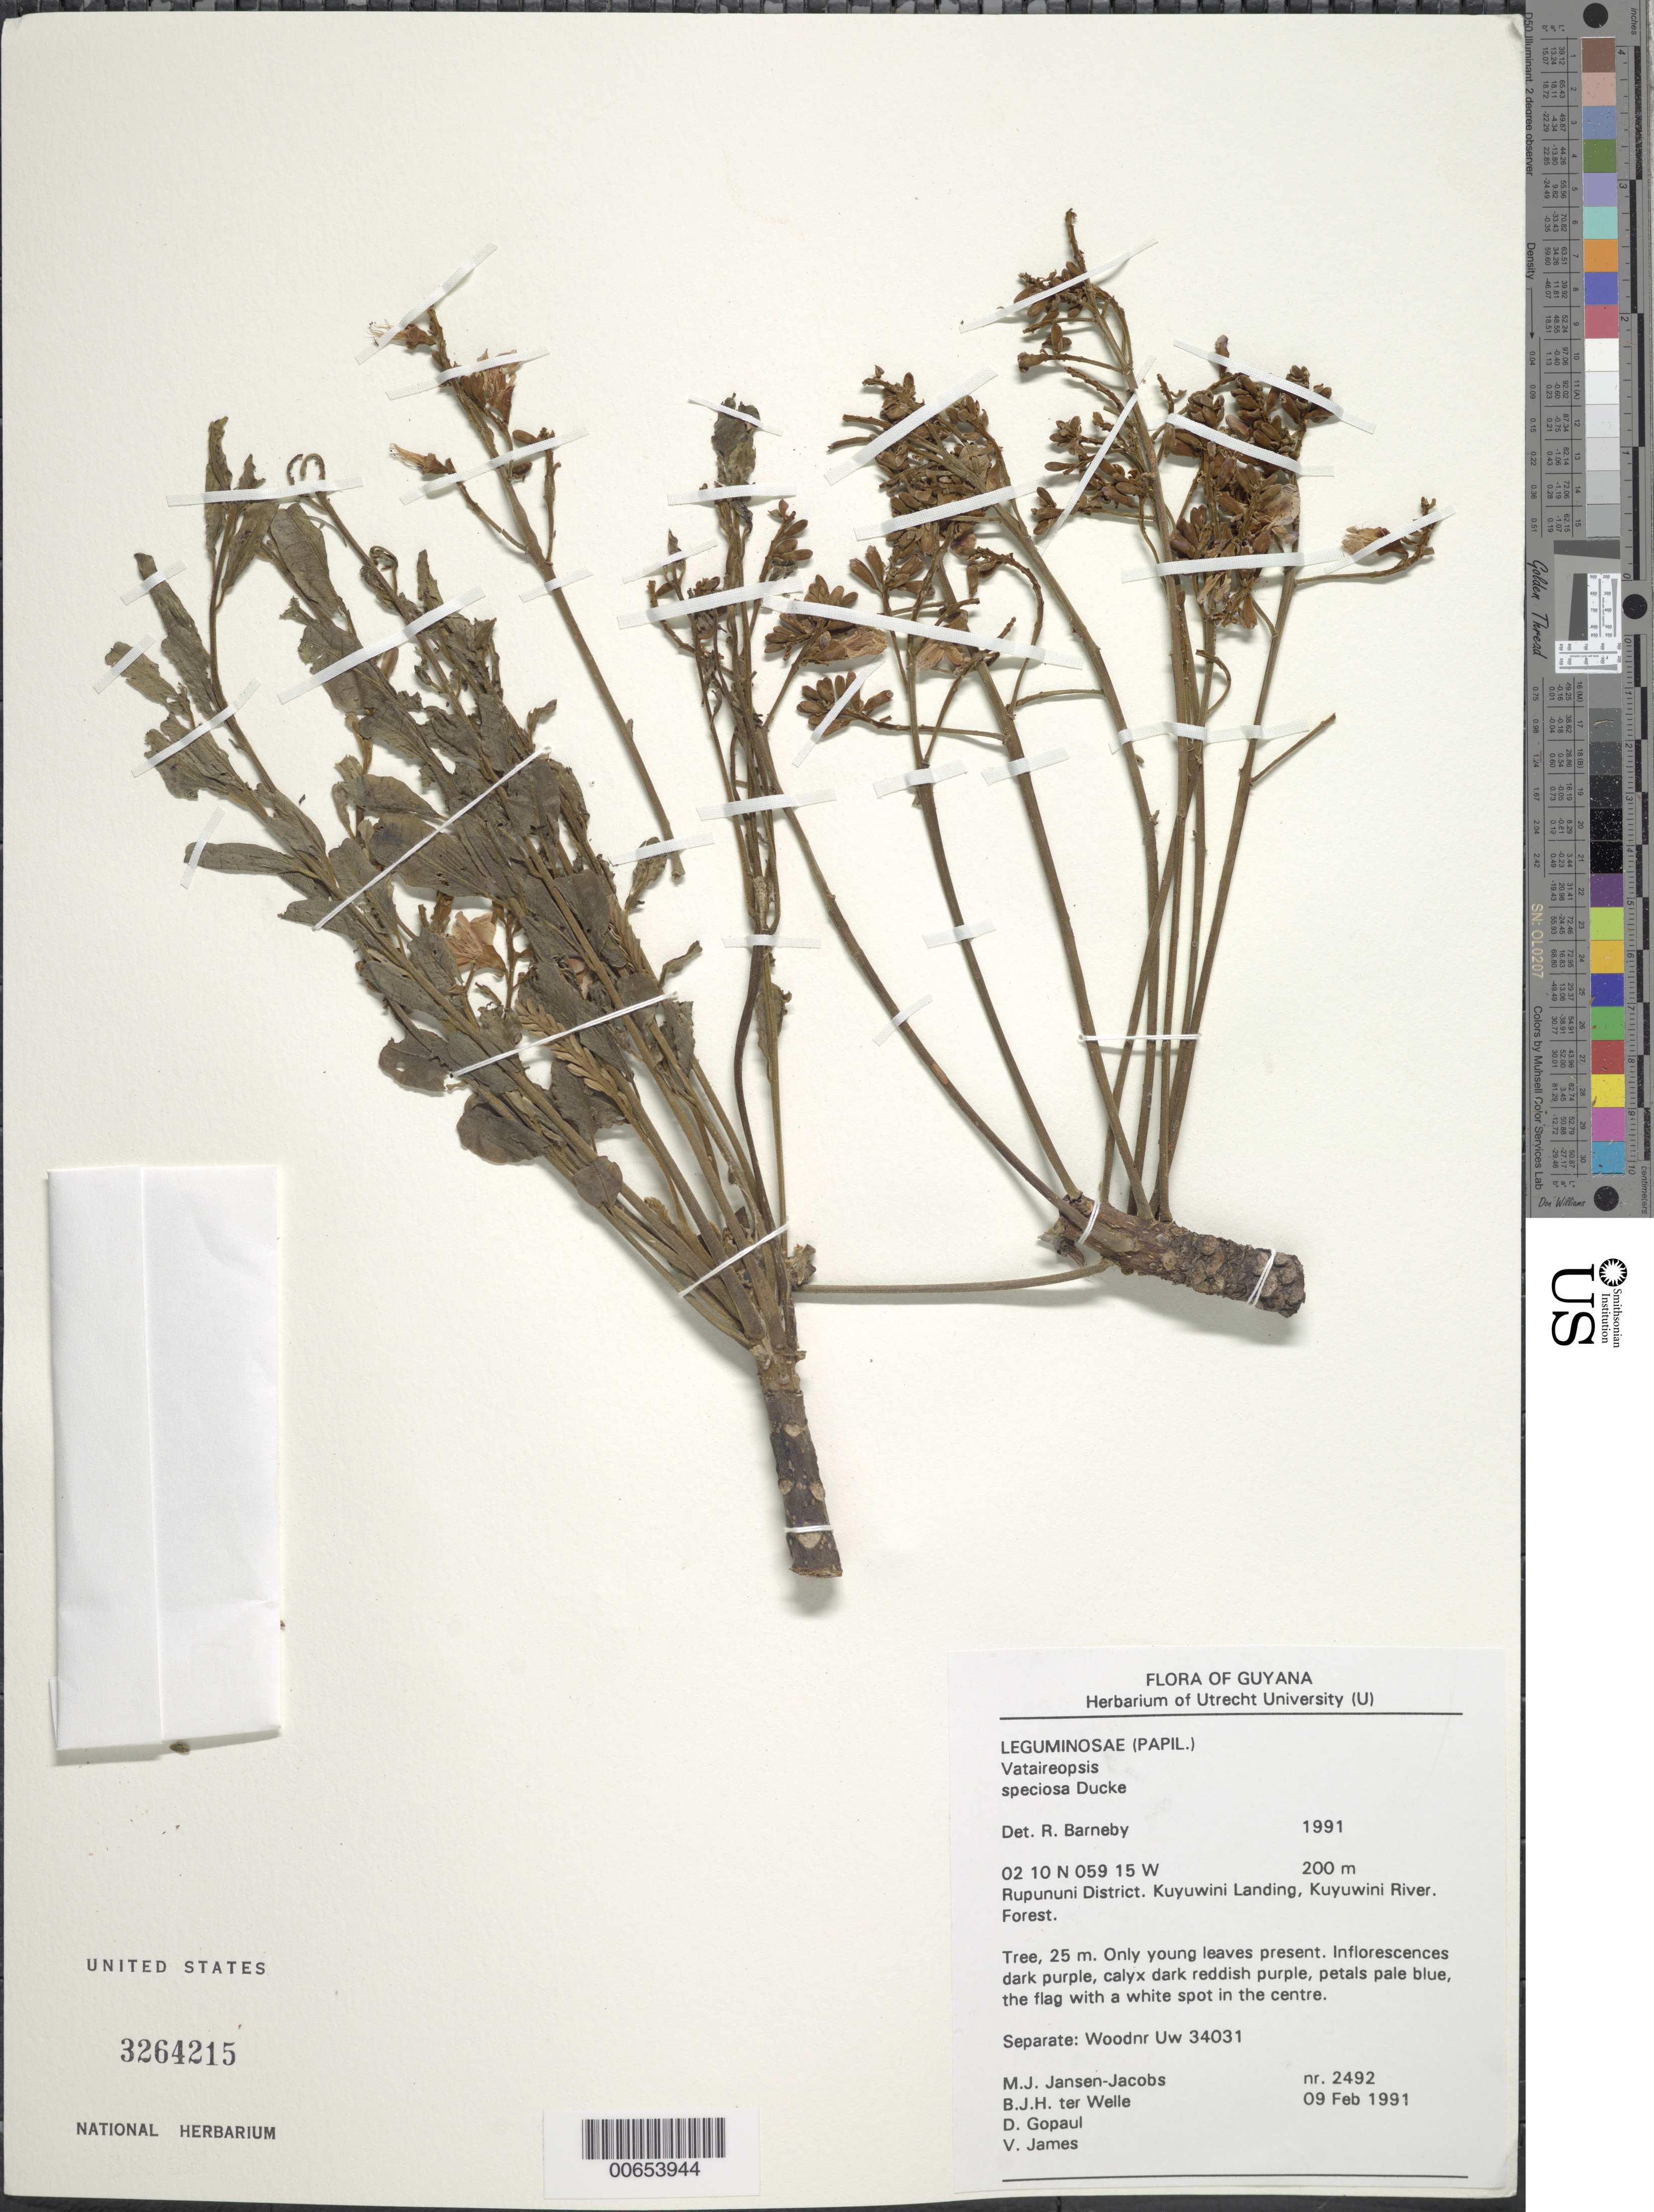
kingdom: Plantae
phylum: Tracheophyta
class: Magnoliopsida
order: Fabales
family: Fabaceae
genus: Vataireopsis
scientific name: Vataireopsis speciosa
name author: Ducke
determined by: Barneby, Rupert C., (NY)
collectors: M. J. Jansen-Jacobs, B. Welle, D. Gopaul & V. James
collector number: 2492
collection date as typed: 9-Feb-91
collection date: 1991-02-09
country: Guyana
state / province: U. Takutu-U. Essequibo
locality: Kuyuwini Landing, Kuyuwini River, Rupununi District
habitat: Forest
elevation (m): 200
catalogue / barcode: US 3264215